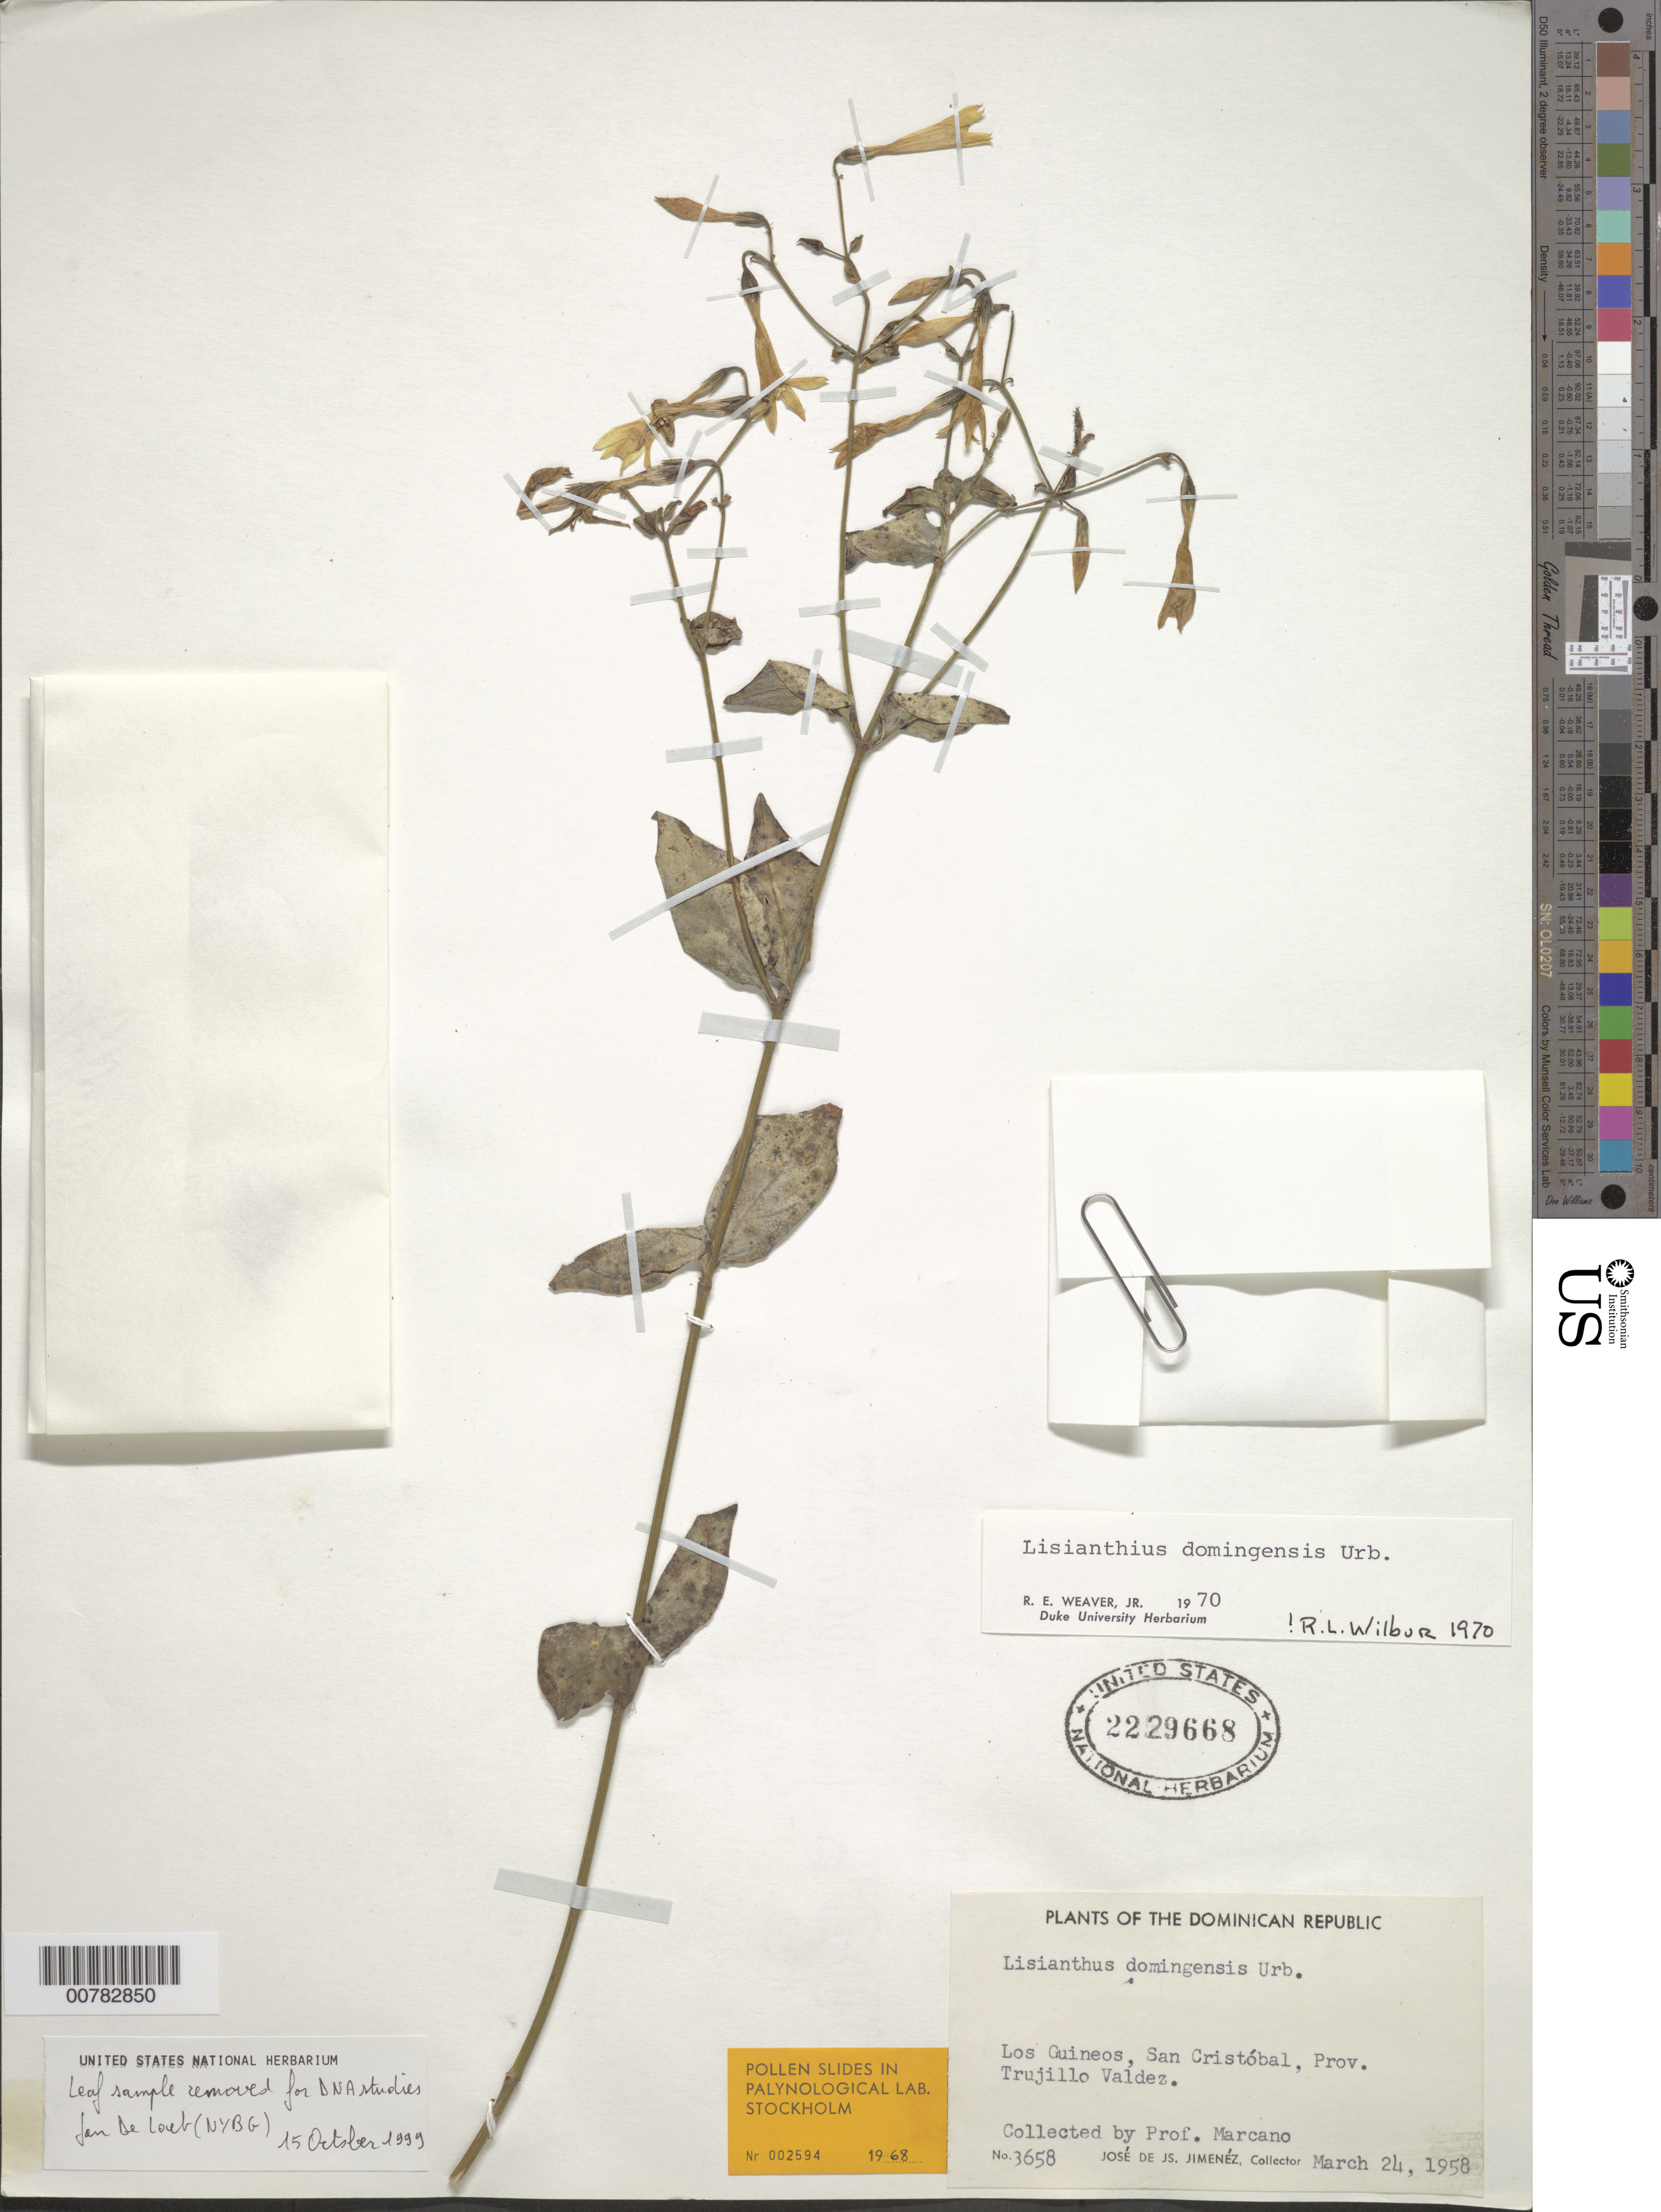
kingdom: Plantae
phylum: Tracheophyta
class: Magnoliopsida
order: Gentianales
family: Gentianaceae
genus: Lisianthius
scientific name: Lisianthius domingensis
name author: Urb.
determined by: Wilbur, R. L.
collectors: E. J. Marcano F.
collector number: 3658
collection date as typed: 24 Mar 1958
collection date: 1958-03-24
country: Dominican Republic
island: Hispaniola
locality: Province of Trujillo Valdez, San Cristóbal, Los Guineos.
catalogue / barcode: US 2229668